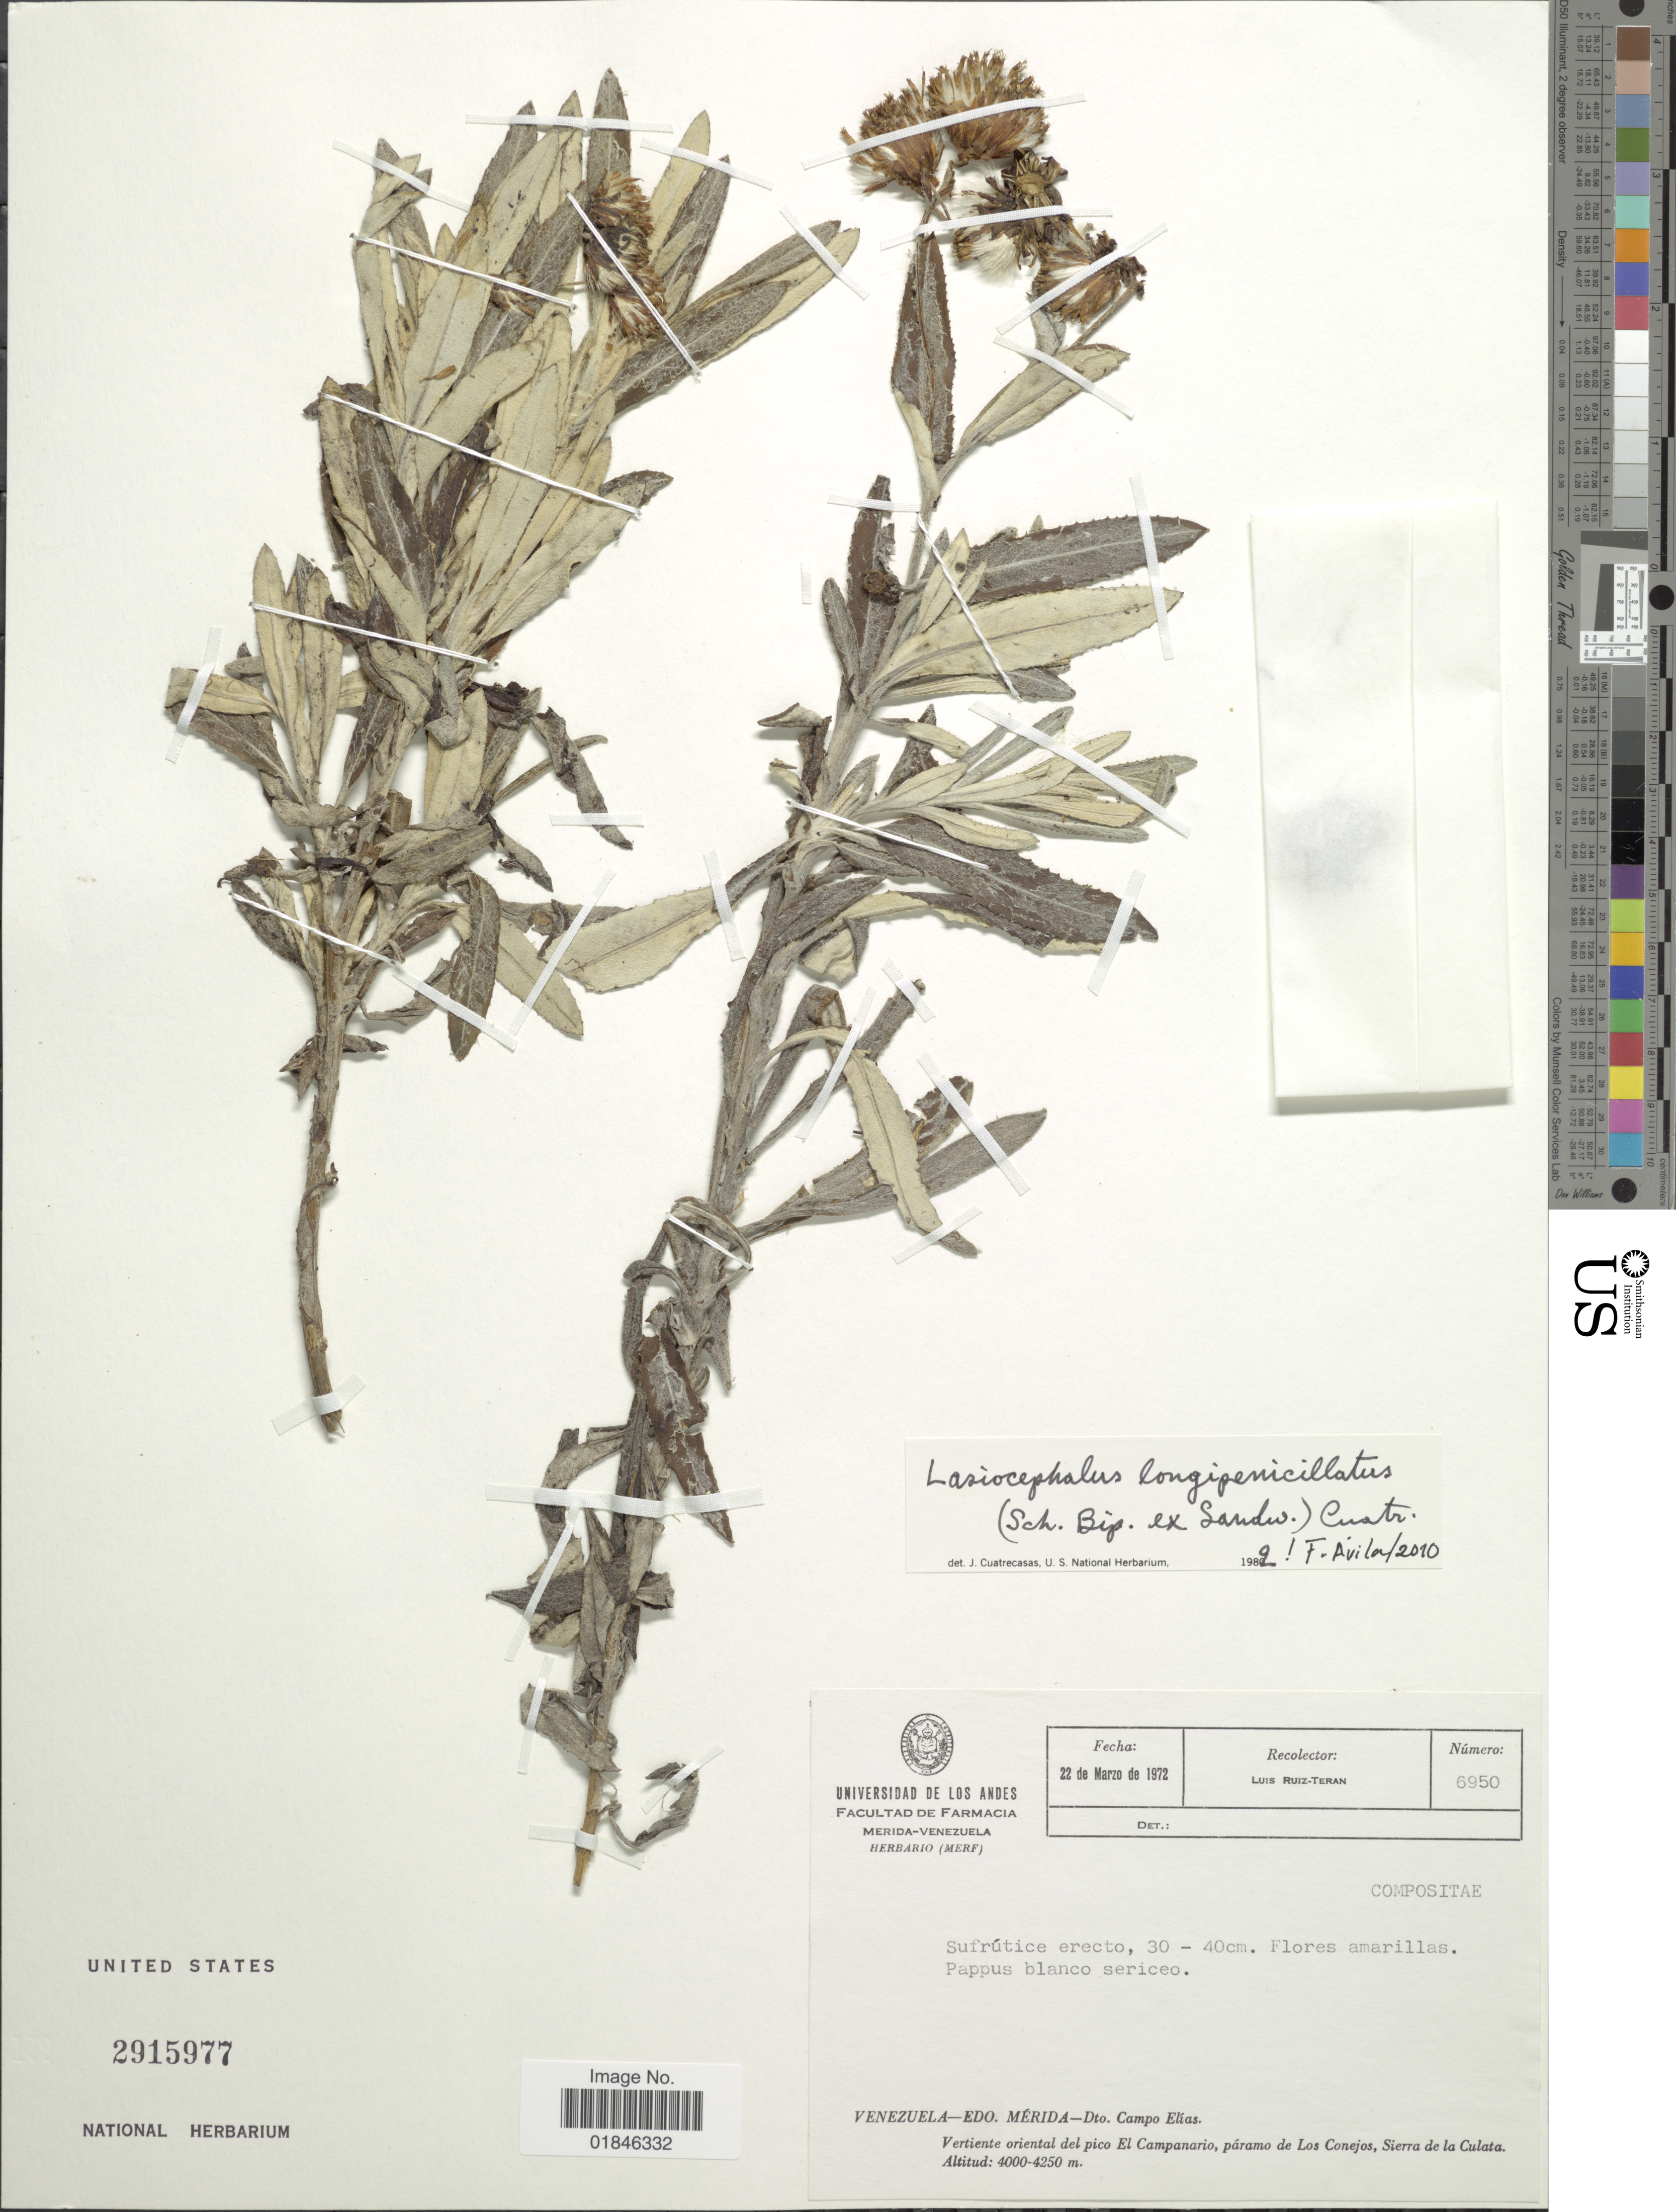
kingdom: Plantae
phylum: Tracheophyta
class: Magnoliopsida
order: Asterales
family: Asteraceae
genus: Senecio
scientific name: Senecio longepenicillatus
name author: Sch. Bip. ex Sandw.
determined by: Salomon, Luciana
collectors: L. E. Ruíz-Terán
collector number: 6950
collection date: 1972-03-22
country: Venezuela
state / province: Mérida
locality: Venezuela- Edo. Merida- Dto. Campo Elias.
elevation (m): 4000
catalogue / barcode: US 2915977